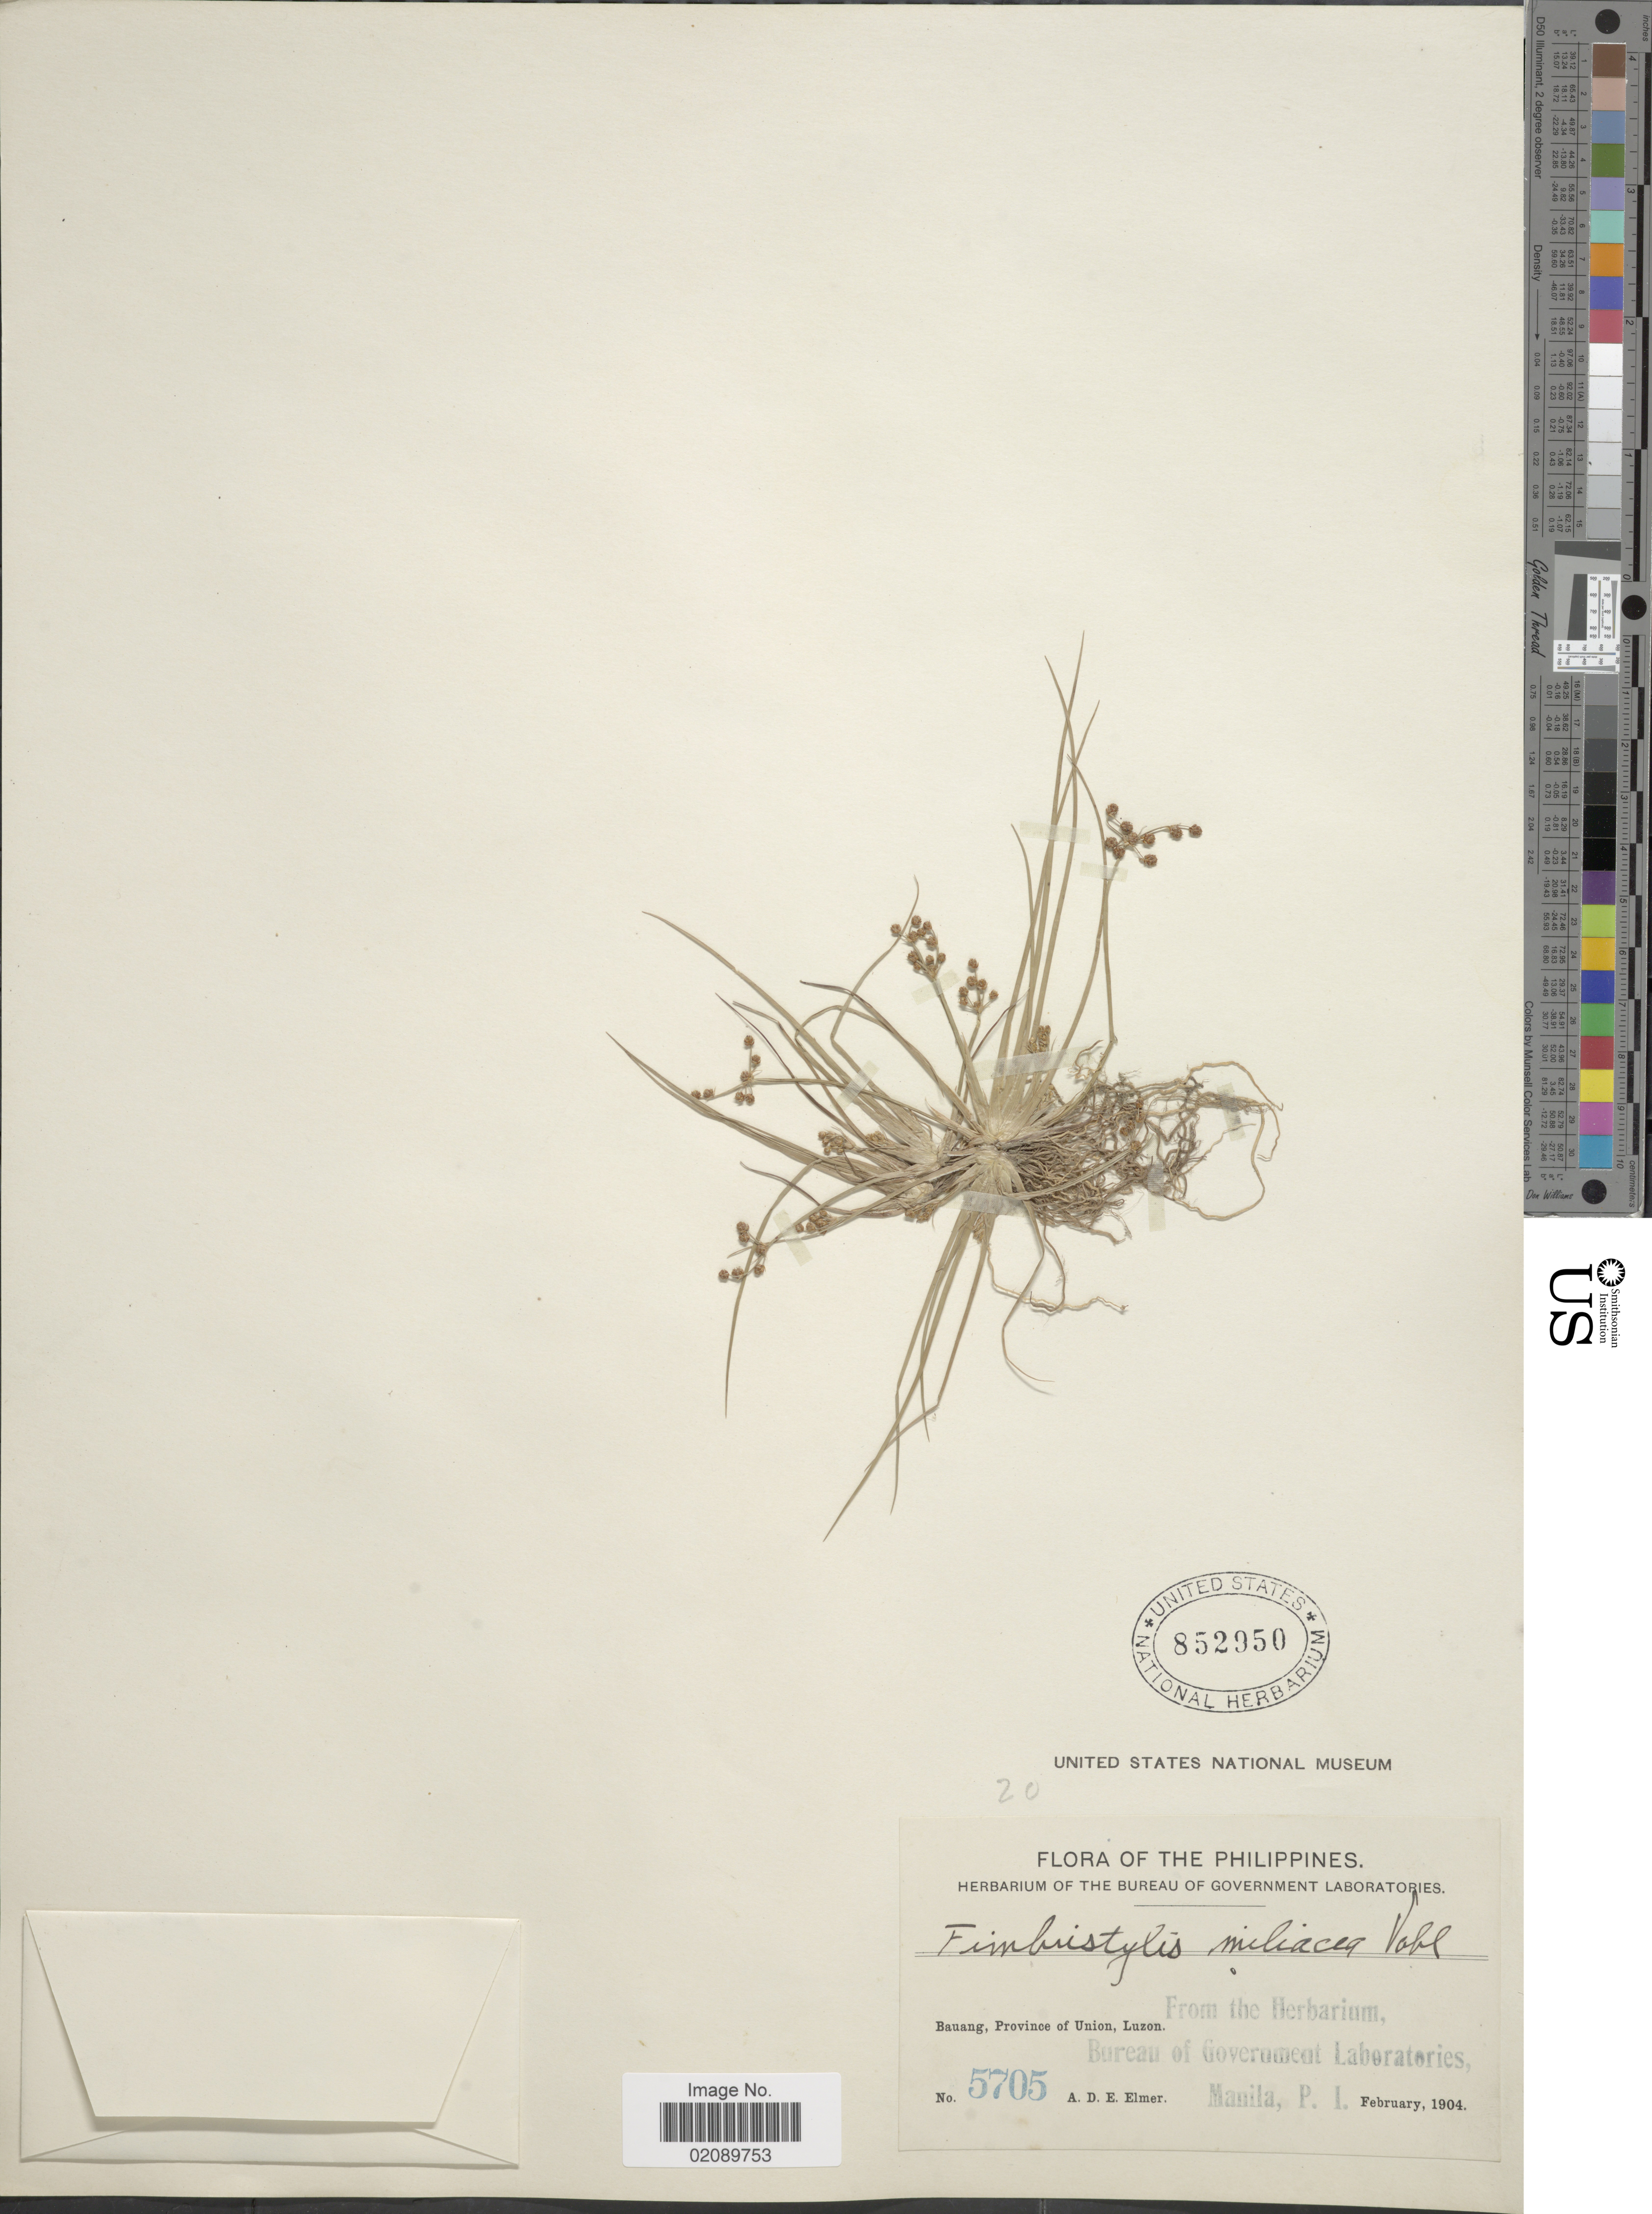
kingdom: Plantae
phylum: Tracheophyta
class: Liliopsida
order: Poales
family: Cyperaceae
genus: Fimbristylis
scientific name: Fimbristylis littoralis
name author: Gaudich.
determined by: Strong, M. T., (US), Smithsonian Institution - National Museum of Natural History (UNITED STATES)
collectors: A. D. E. Elmer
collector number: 5705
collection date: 1904-02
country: Philippines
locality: Bauang, Province of Union, Luzon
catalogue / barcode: US 852950